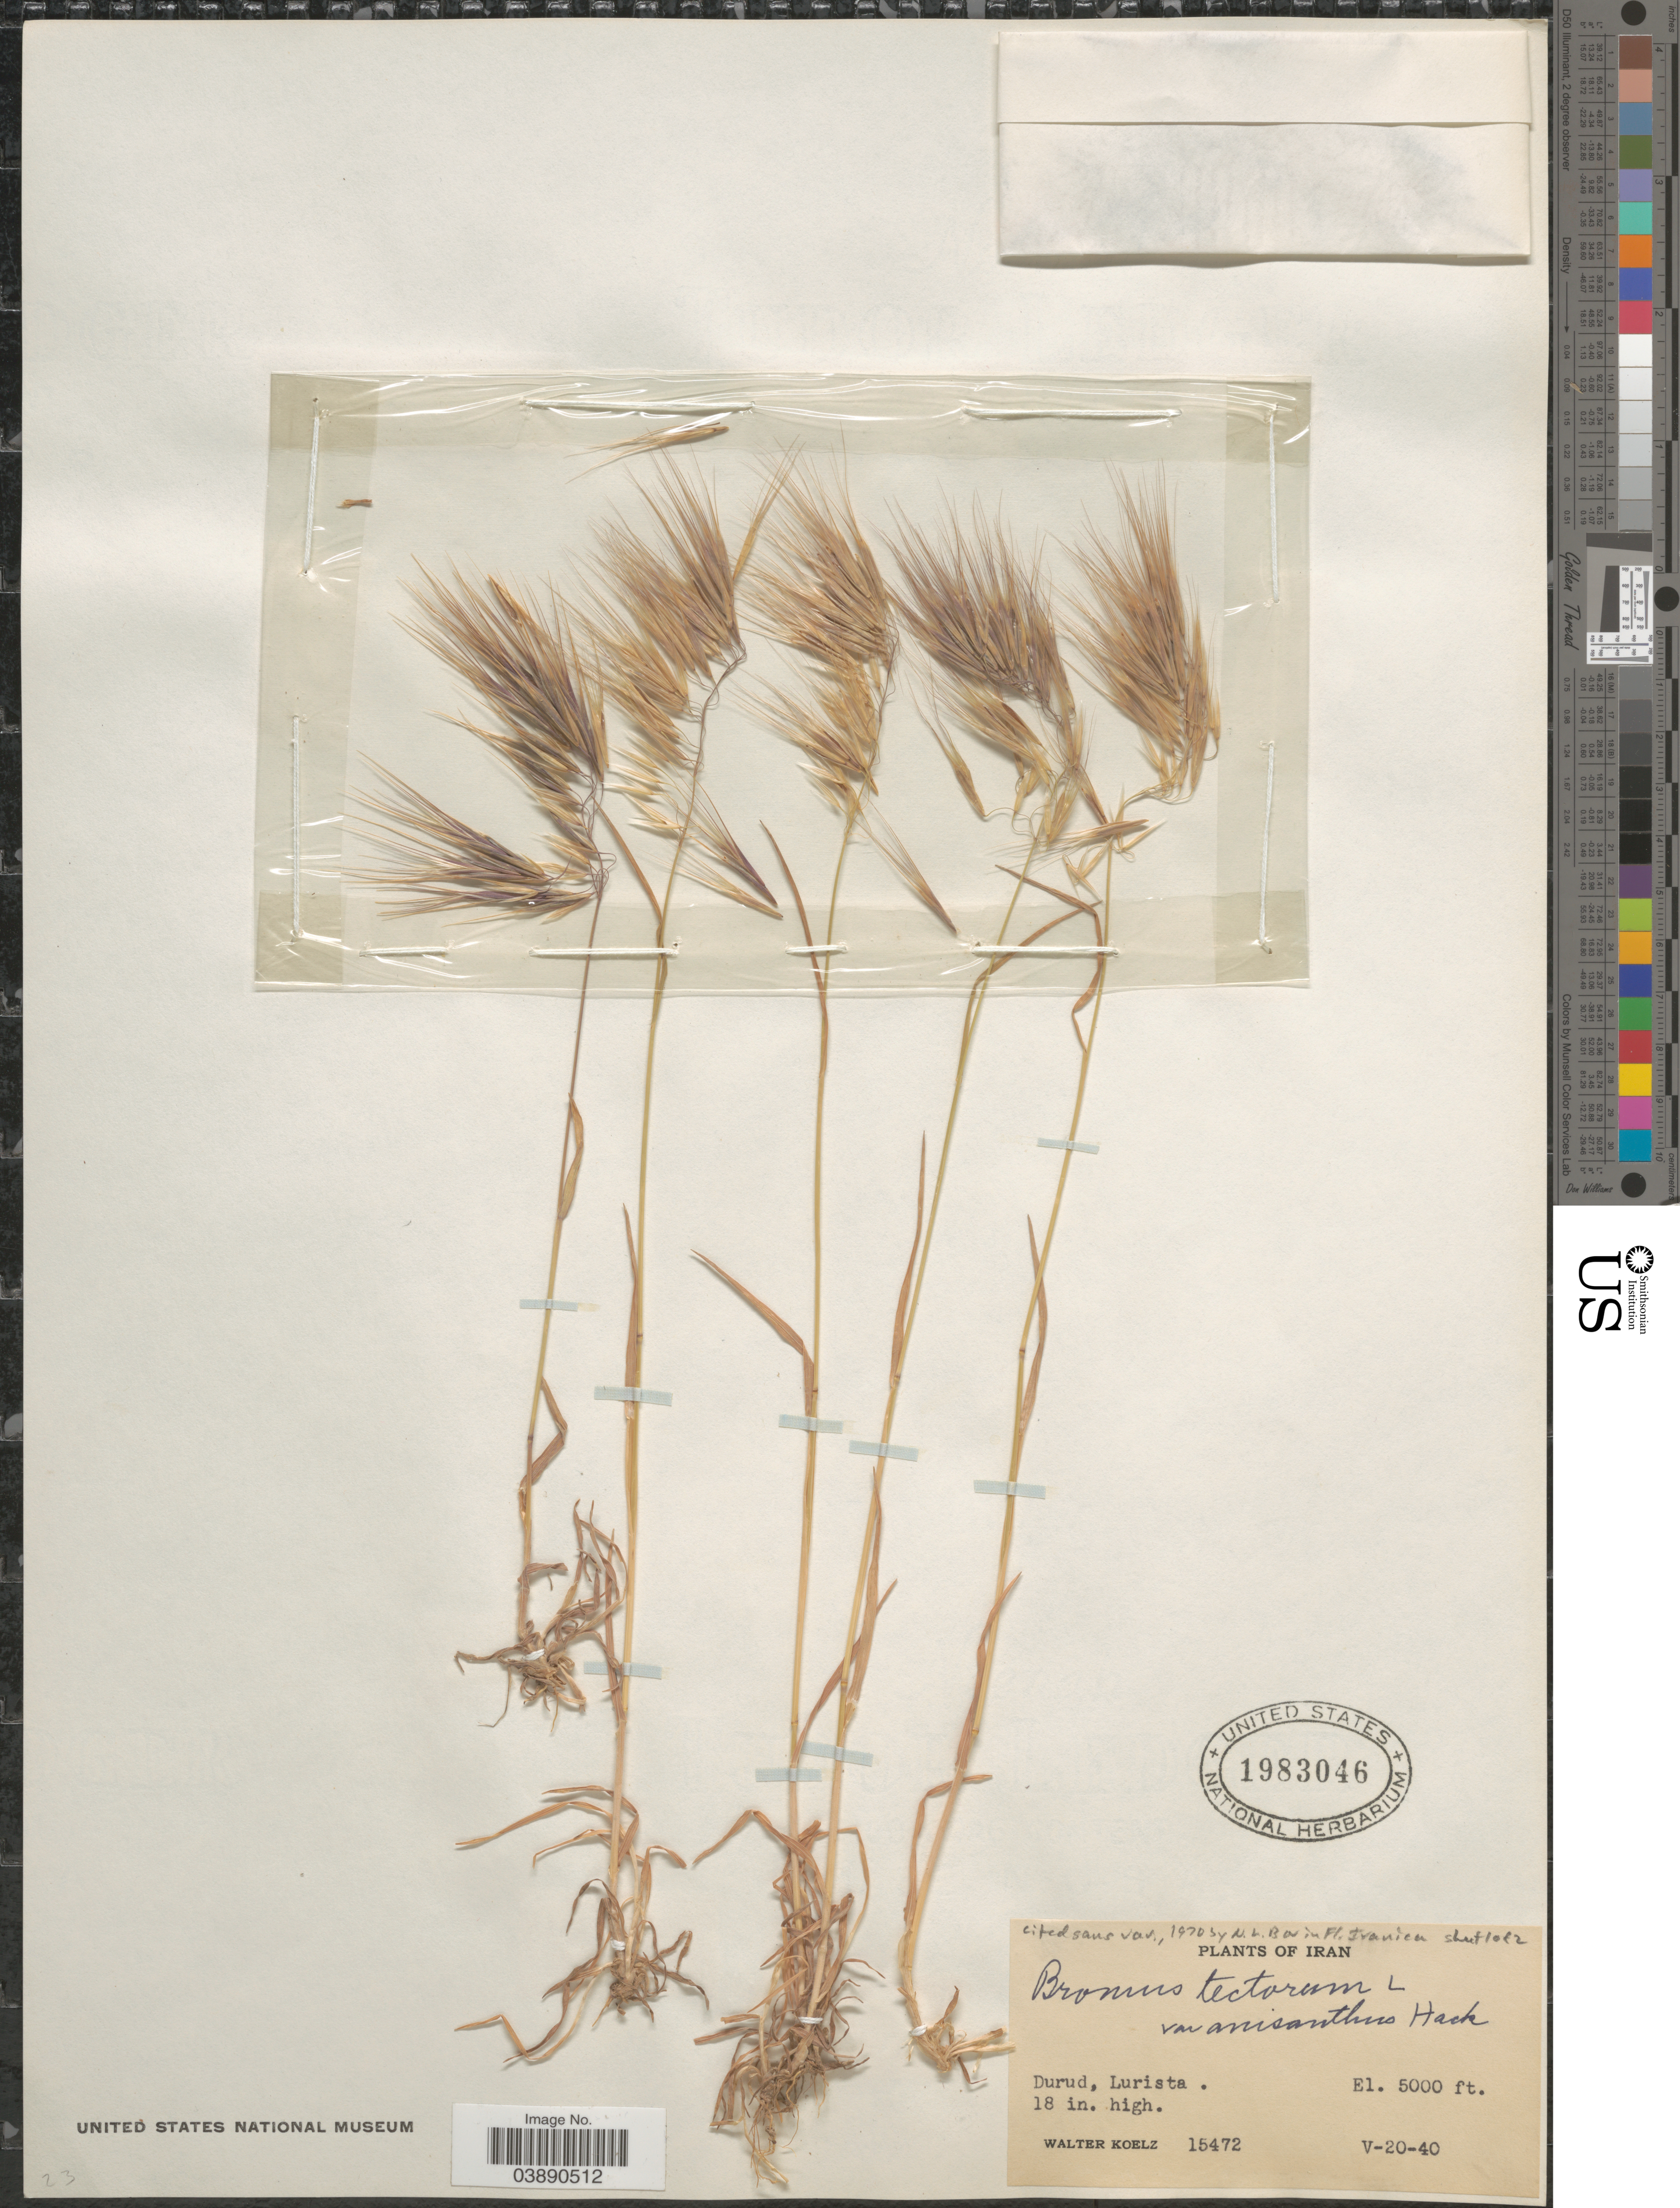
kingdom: Plantae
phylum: Tracheophyta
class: Liliopsida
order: Poales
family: Poaceae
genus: Bromus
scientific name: Bromus tectorum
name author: L.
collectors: W. N. Koelz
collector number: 15472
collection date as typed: Transcribed d/m/y: 20/5/40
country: Iran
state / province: Lorestan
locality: Durud, Luristan.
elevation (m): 1524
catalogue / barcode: US 1983046